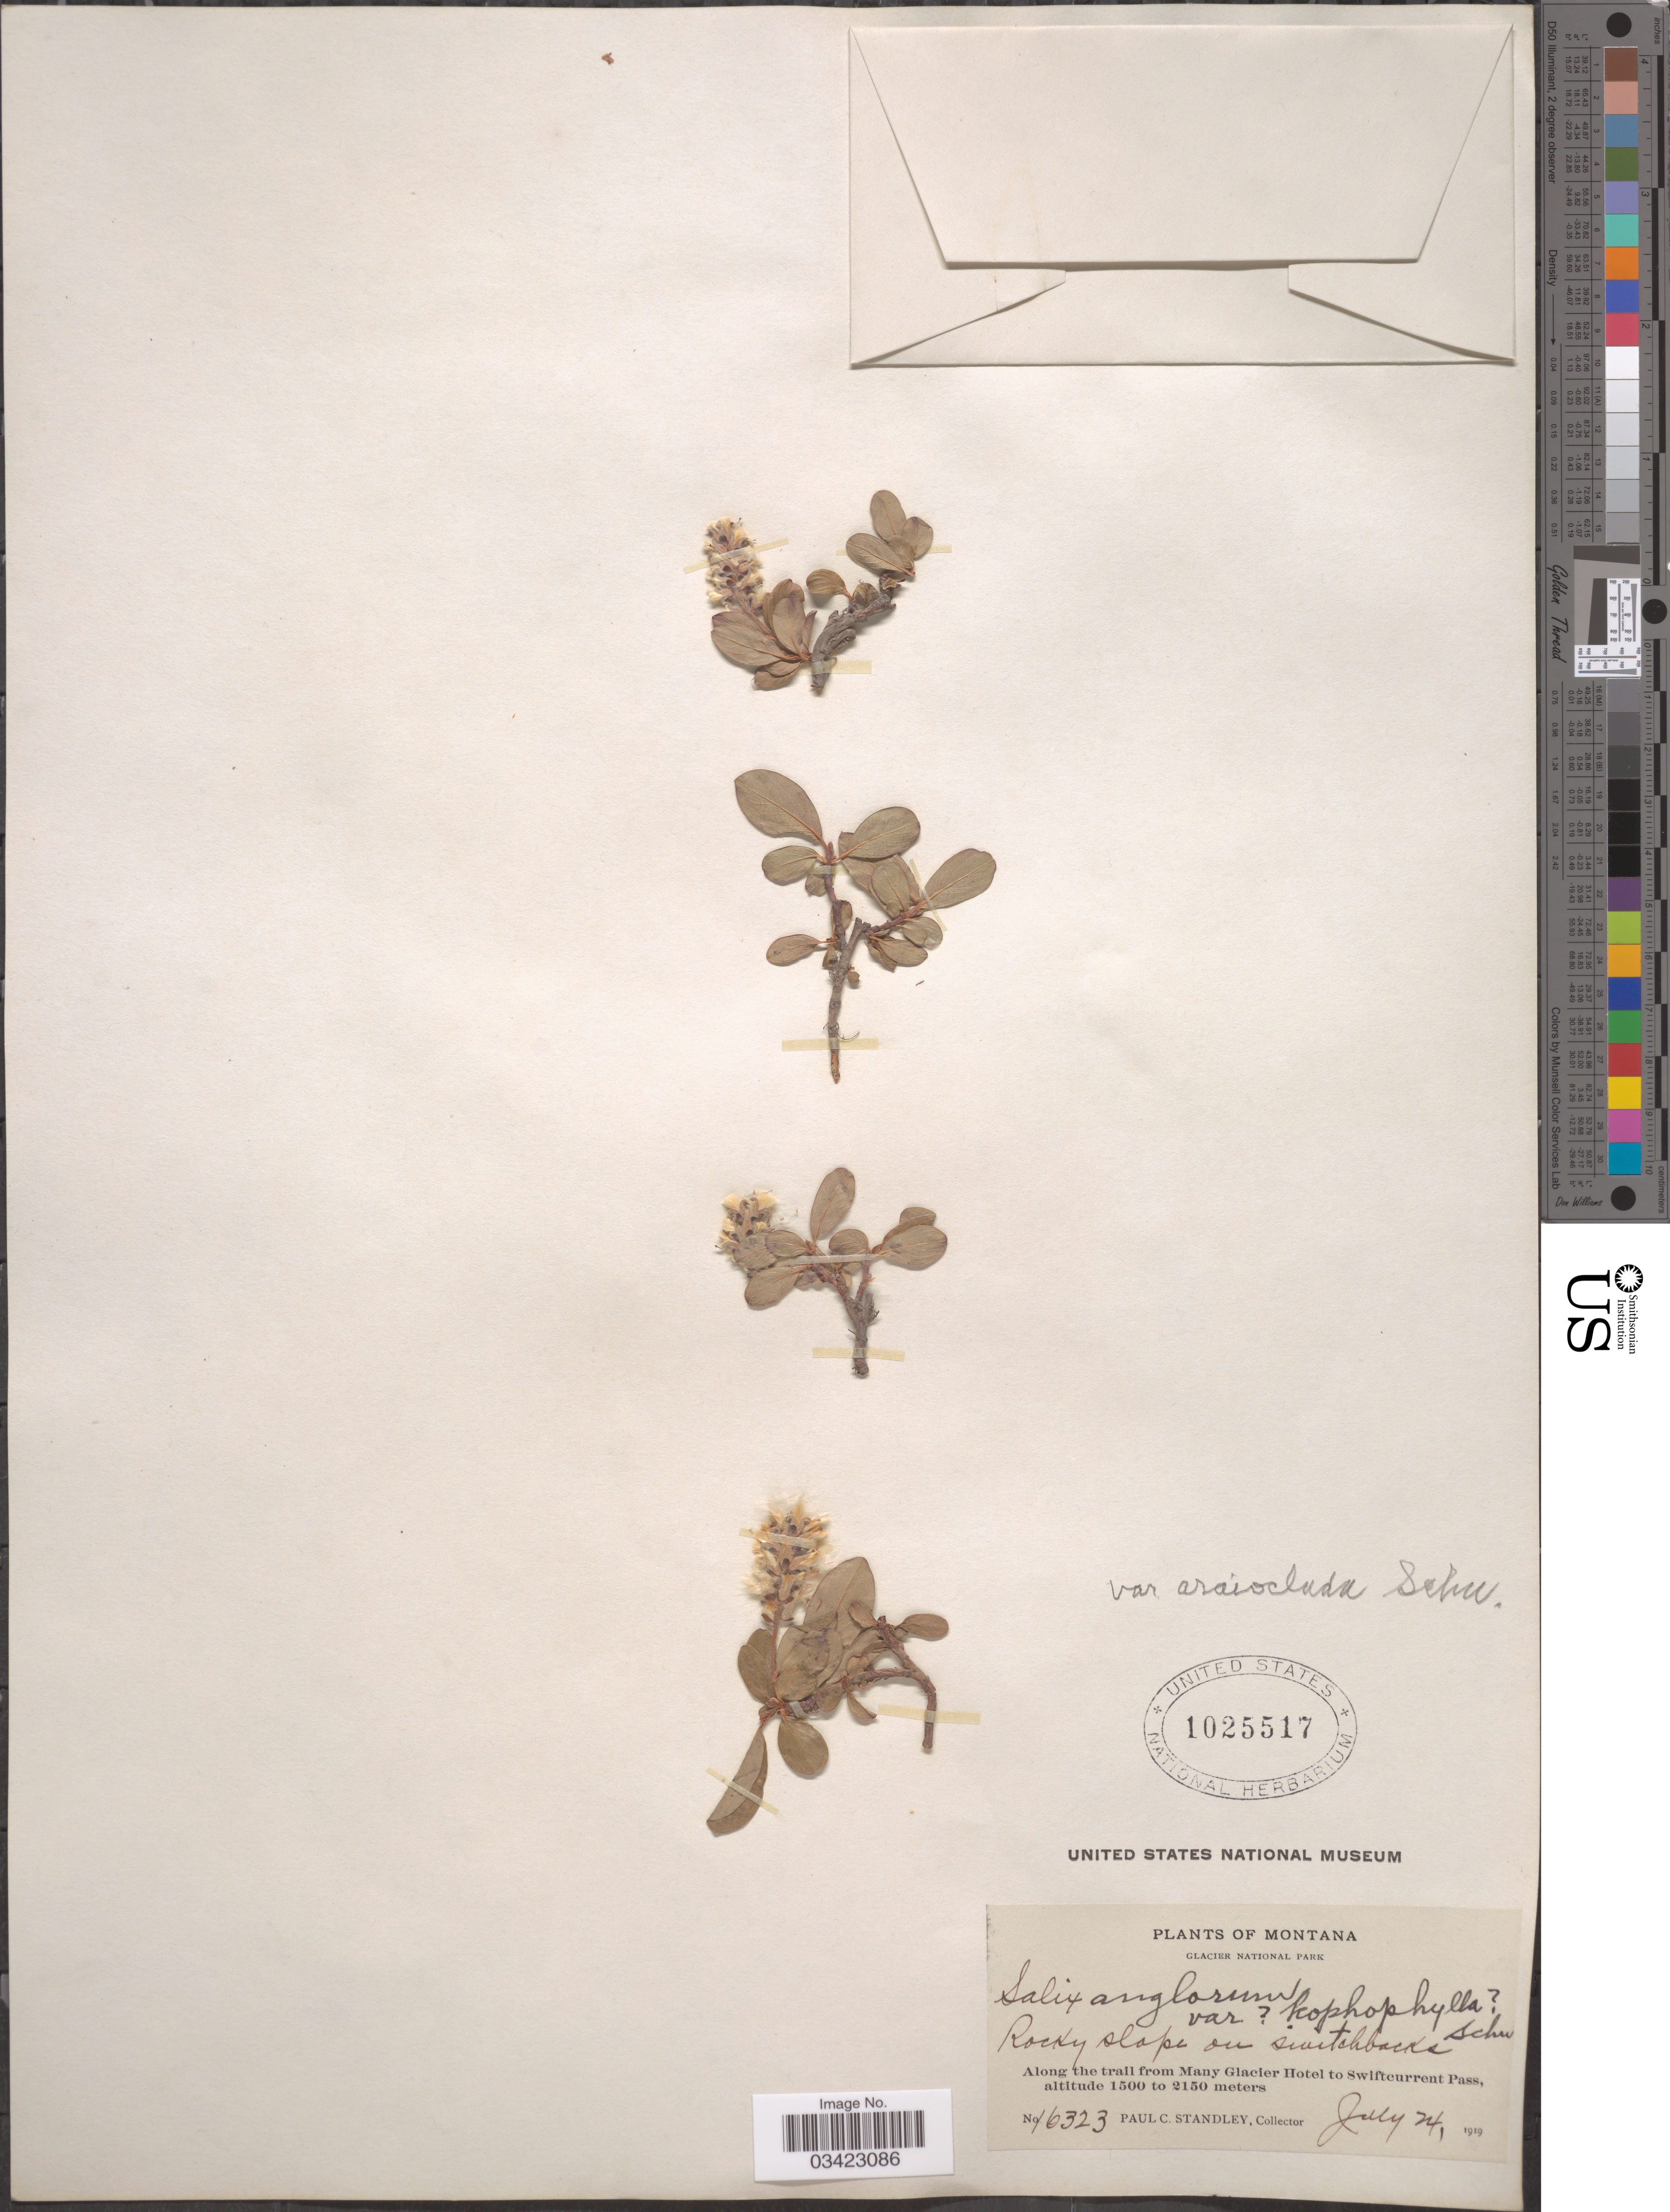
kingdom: Plantae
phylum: Tracheophyta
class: Magnoliopsida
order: Malpighiales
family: Salicaceae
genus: Salix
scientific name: Salix anglorum var. araioclada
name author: C.K. Schneid.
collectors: P. C. Standley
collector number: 16323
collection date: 1919-07-24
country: United States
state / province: Montana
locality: Glacier National Park. Along the trail from Many Glacier Hotel to Swiftcurrent Pass.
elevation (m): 1500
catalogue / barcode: US 1025517